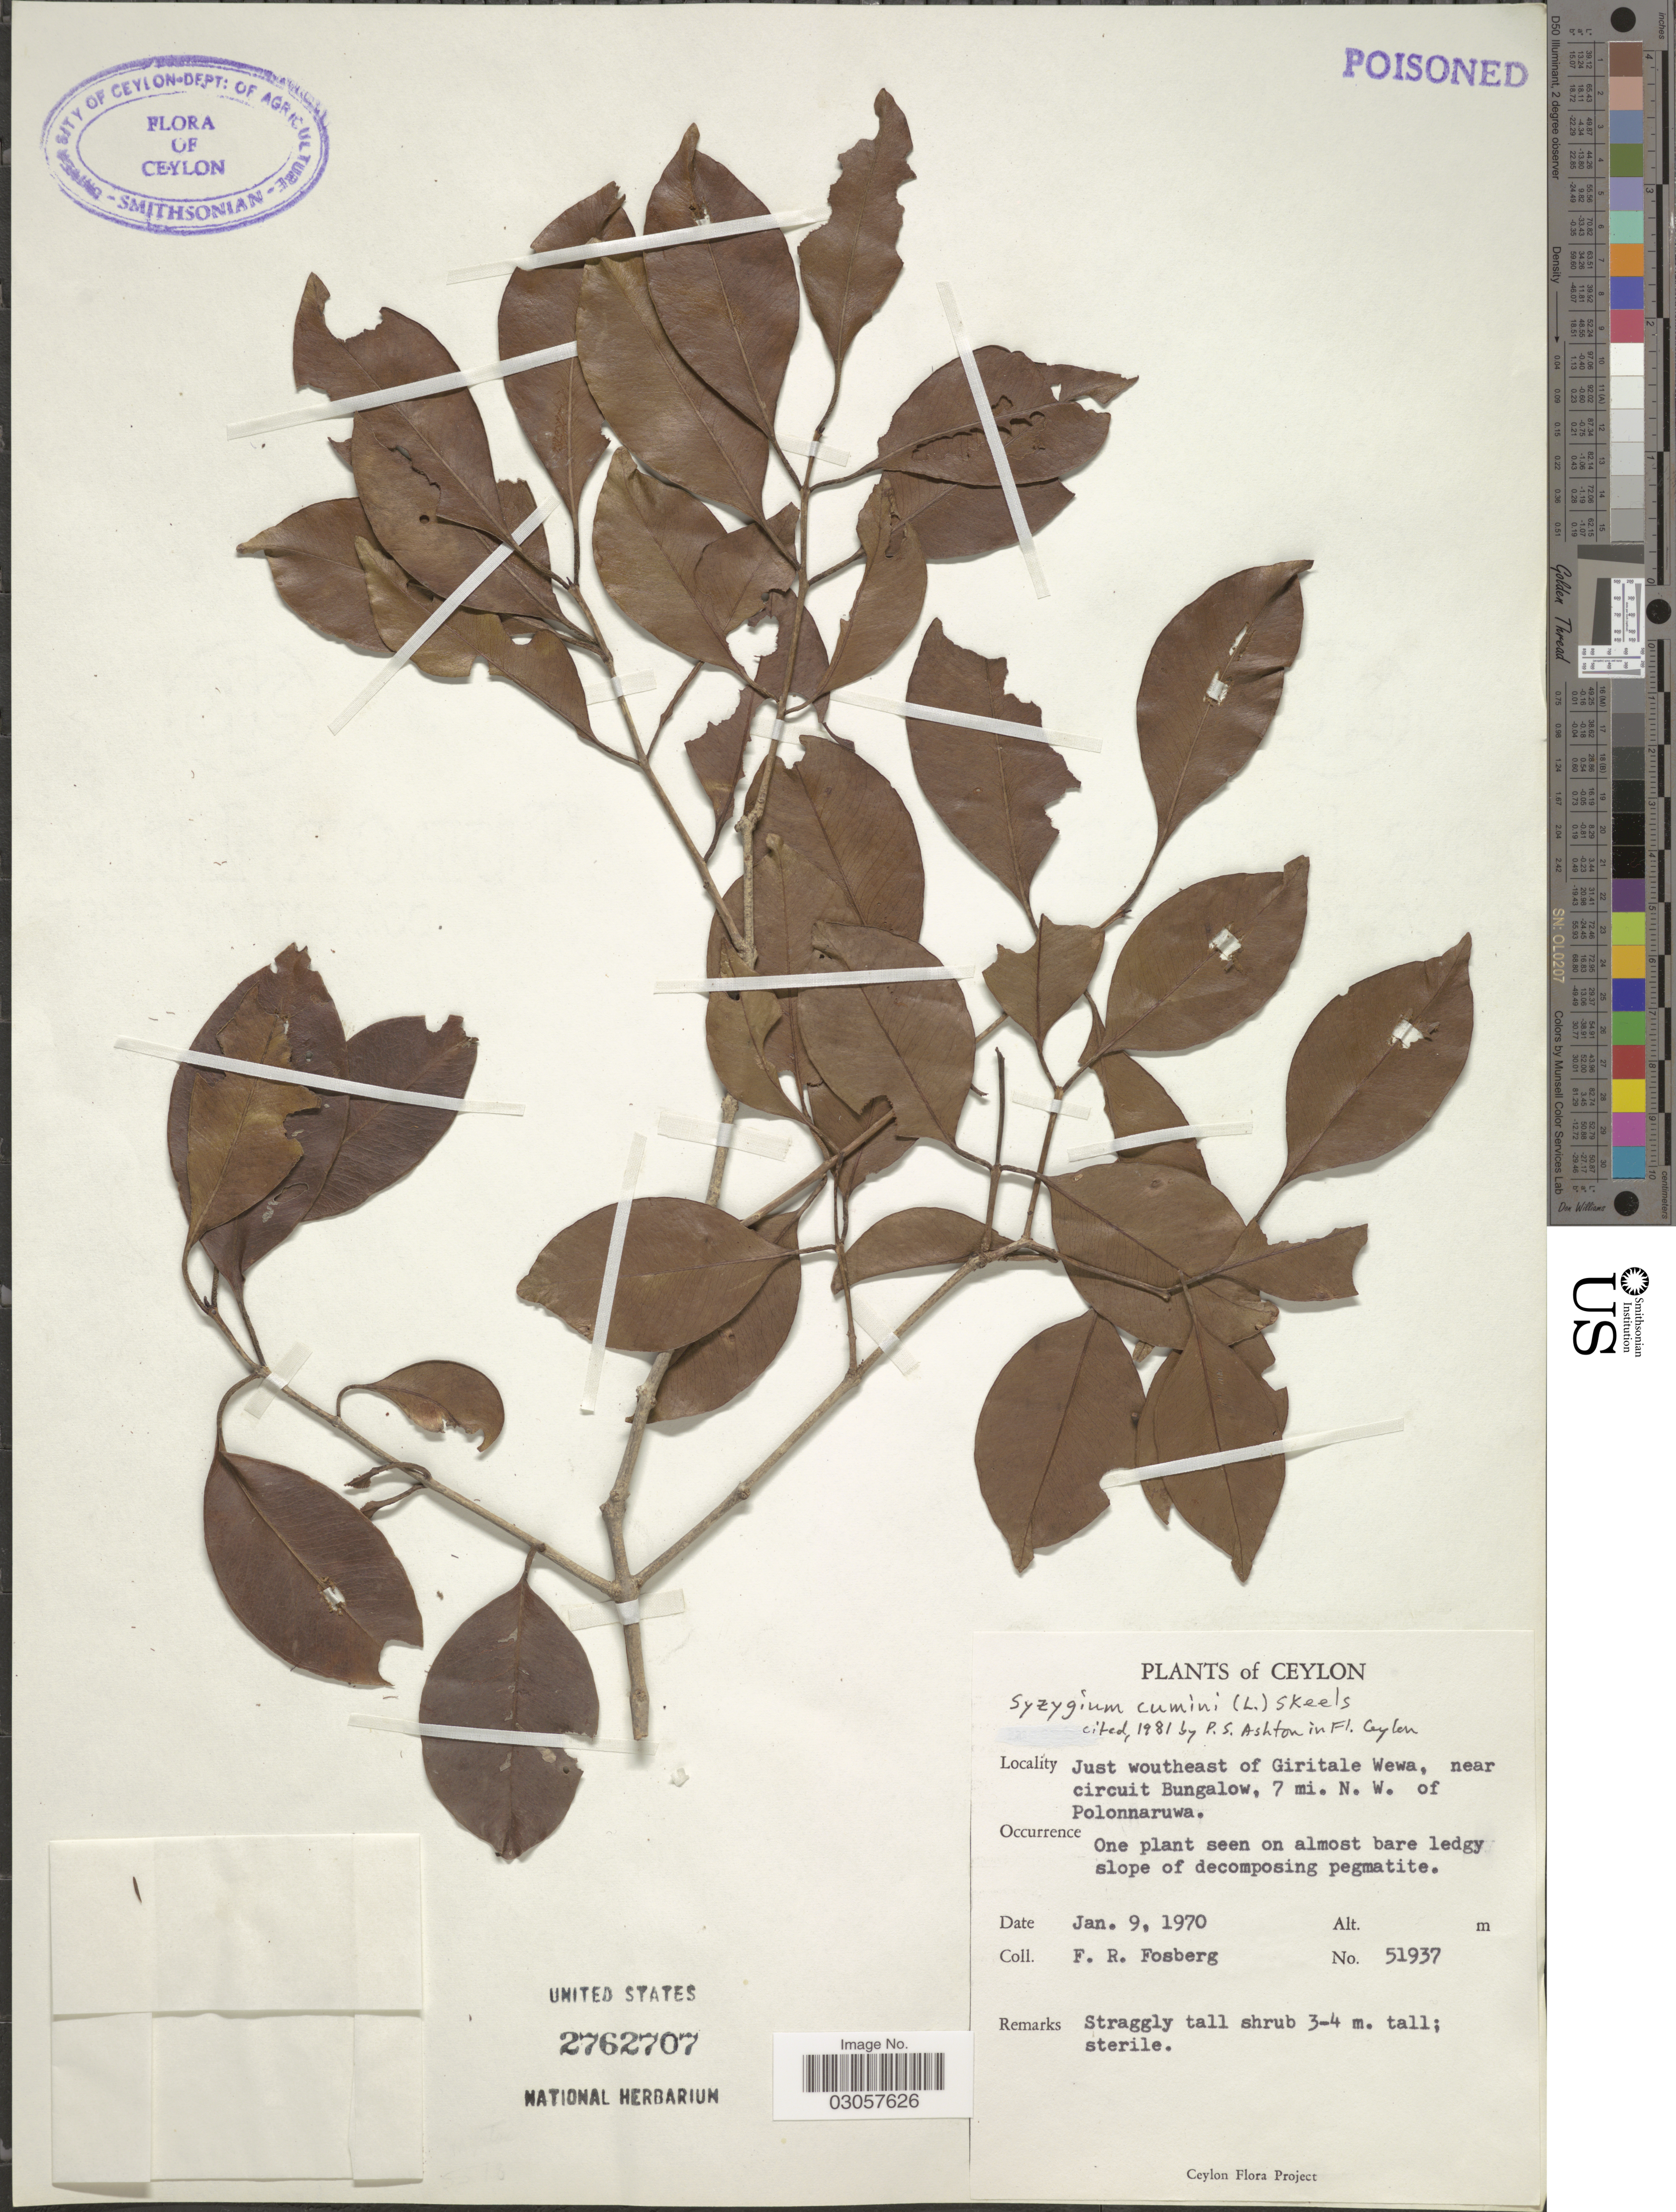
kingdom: Plantae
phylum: Tracheophyta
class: Magnoliopsida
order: Myrtales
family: Myrtaceae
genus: Syzygium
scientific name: Syzygium cumini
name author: (L.) Skeels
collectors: F. R. Fosberg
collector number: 51937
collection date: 1970-01-09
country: Sri Lanka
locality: Ceylon. Just woutheast of Giritale Wewa, near circuit Bungalow, 7 mi. N. W. of Polonnaruwa.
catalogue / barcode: US 2762707